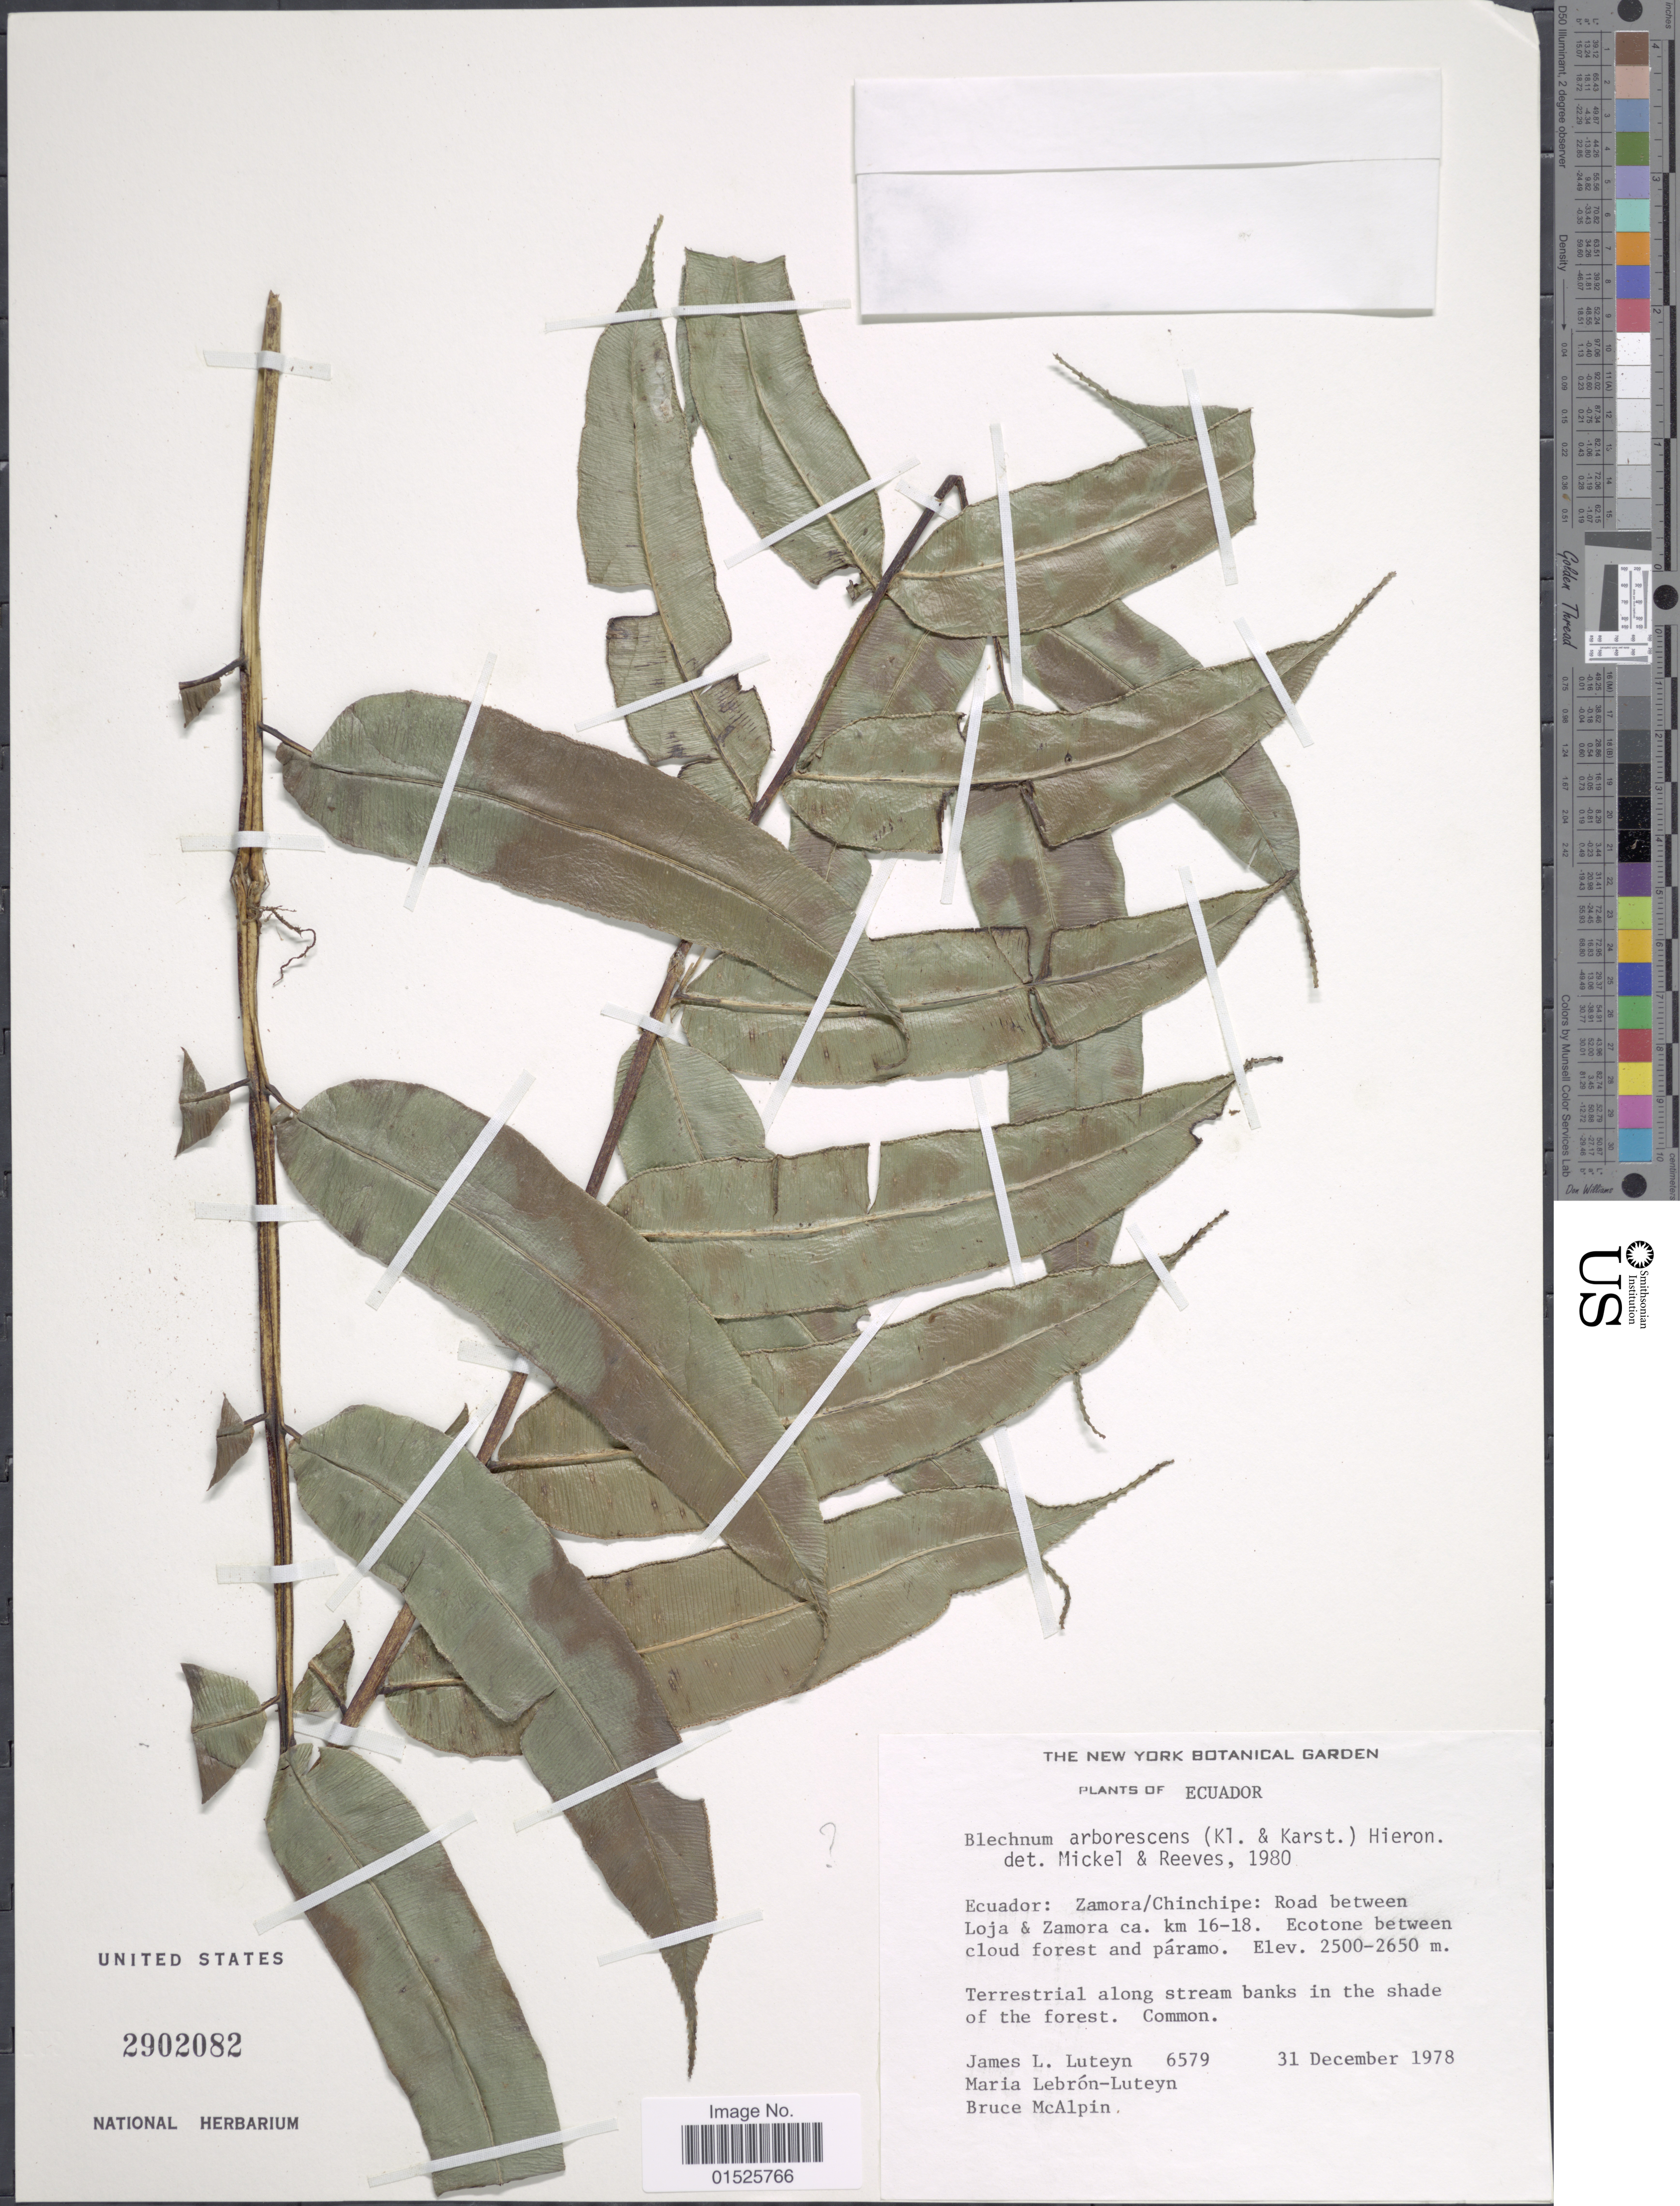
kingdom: Plantae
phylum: Tracheophyta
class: Polypodiopsida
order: Polypodiales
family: Blechnaceae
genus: Blechnum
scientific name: Blechnum cordatum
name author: (Desv.) Hieron.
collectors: J. L. Luteyn, M. L. Lebrón-Luteyn & B. McAlpin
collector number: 6579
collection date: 1978-12-31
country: Ecuador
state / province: Zamora-Chinchipe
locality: Road between Loja & Zamora ca. km 16-18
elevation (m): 2500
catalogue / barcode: US 2902082